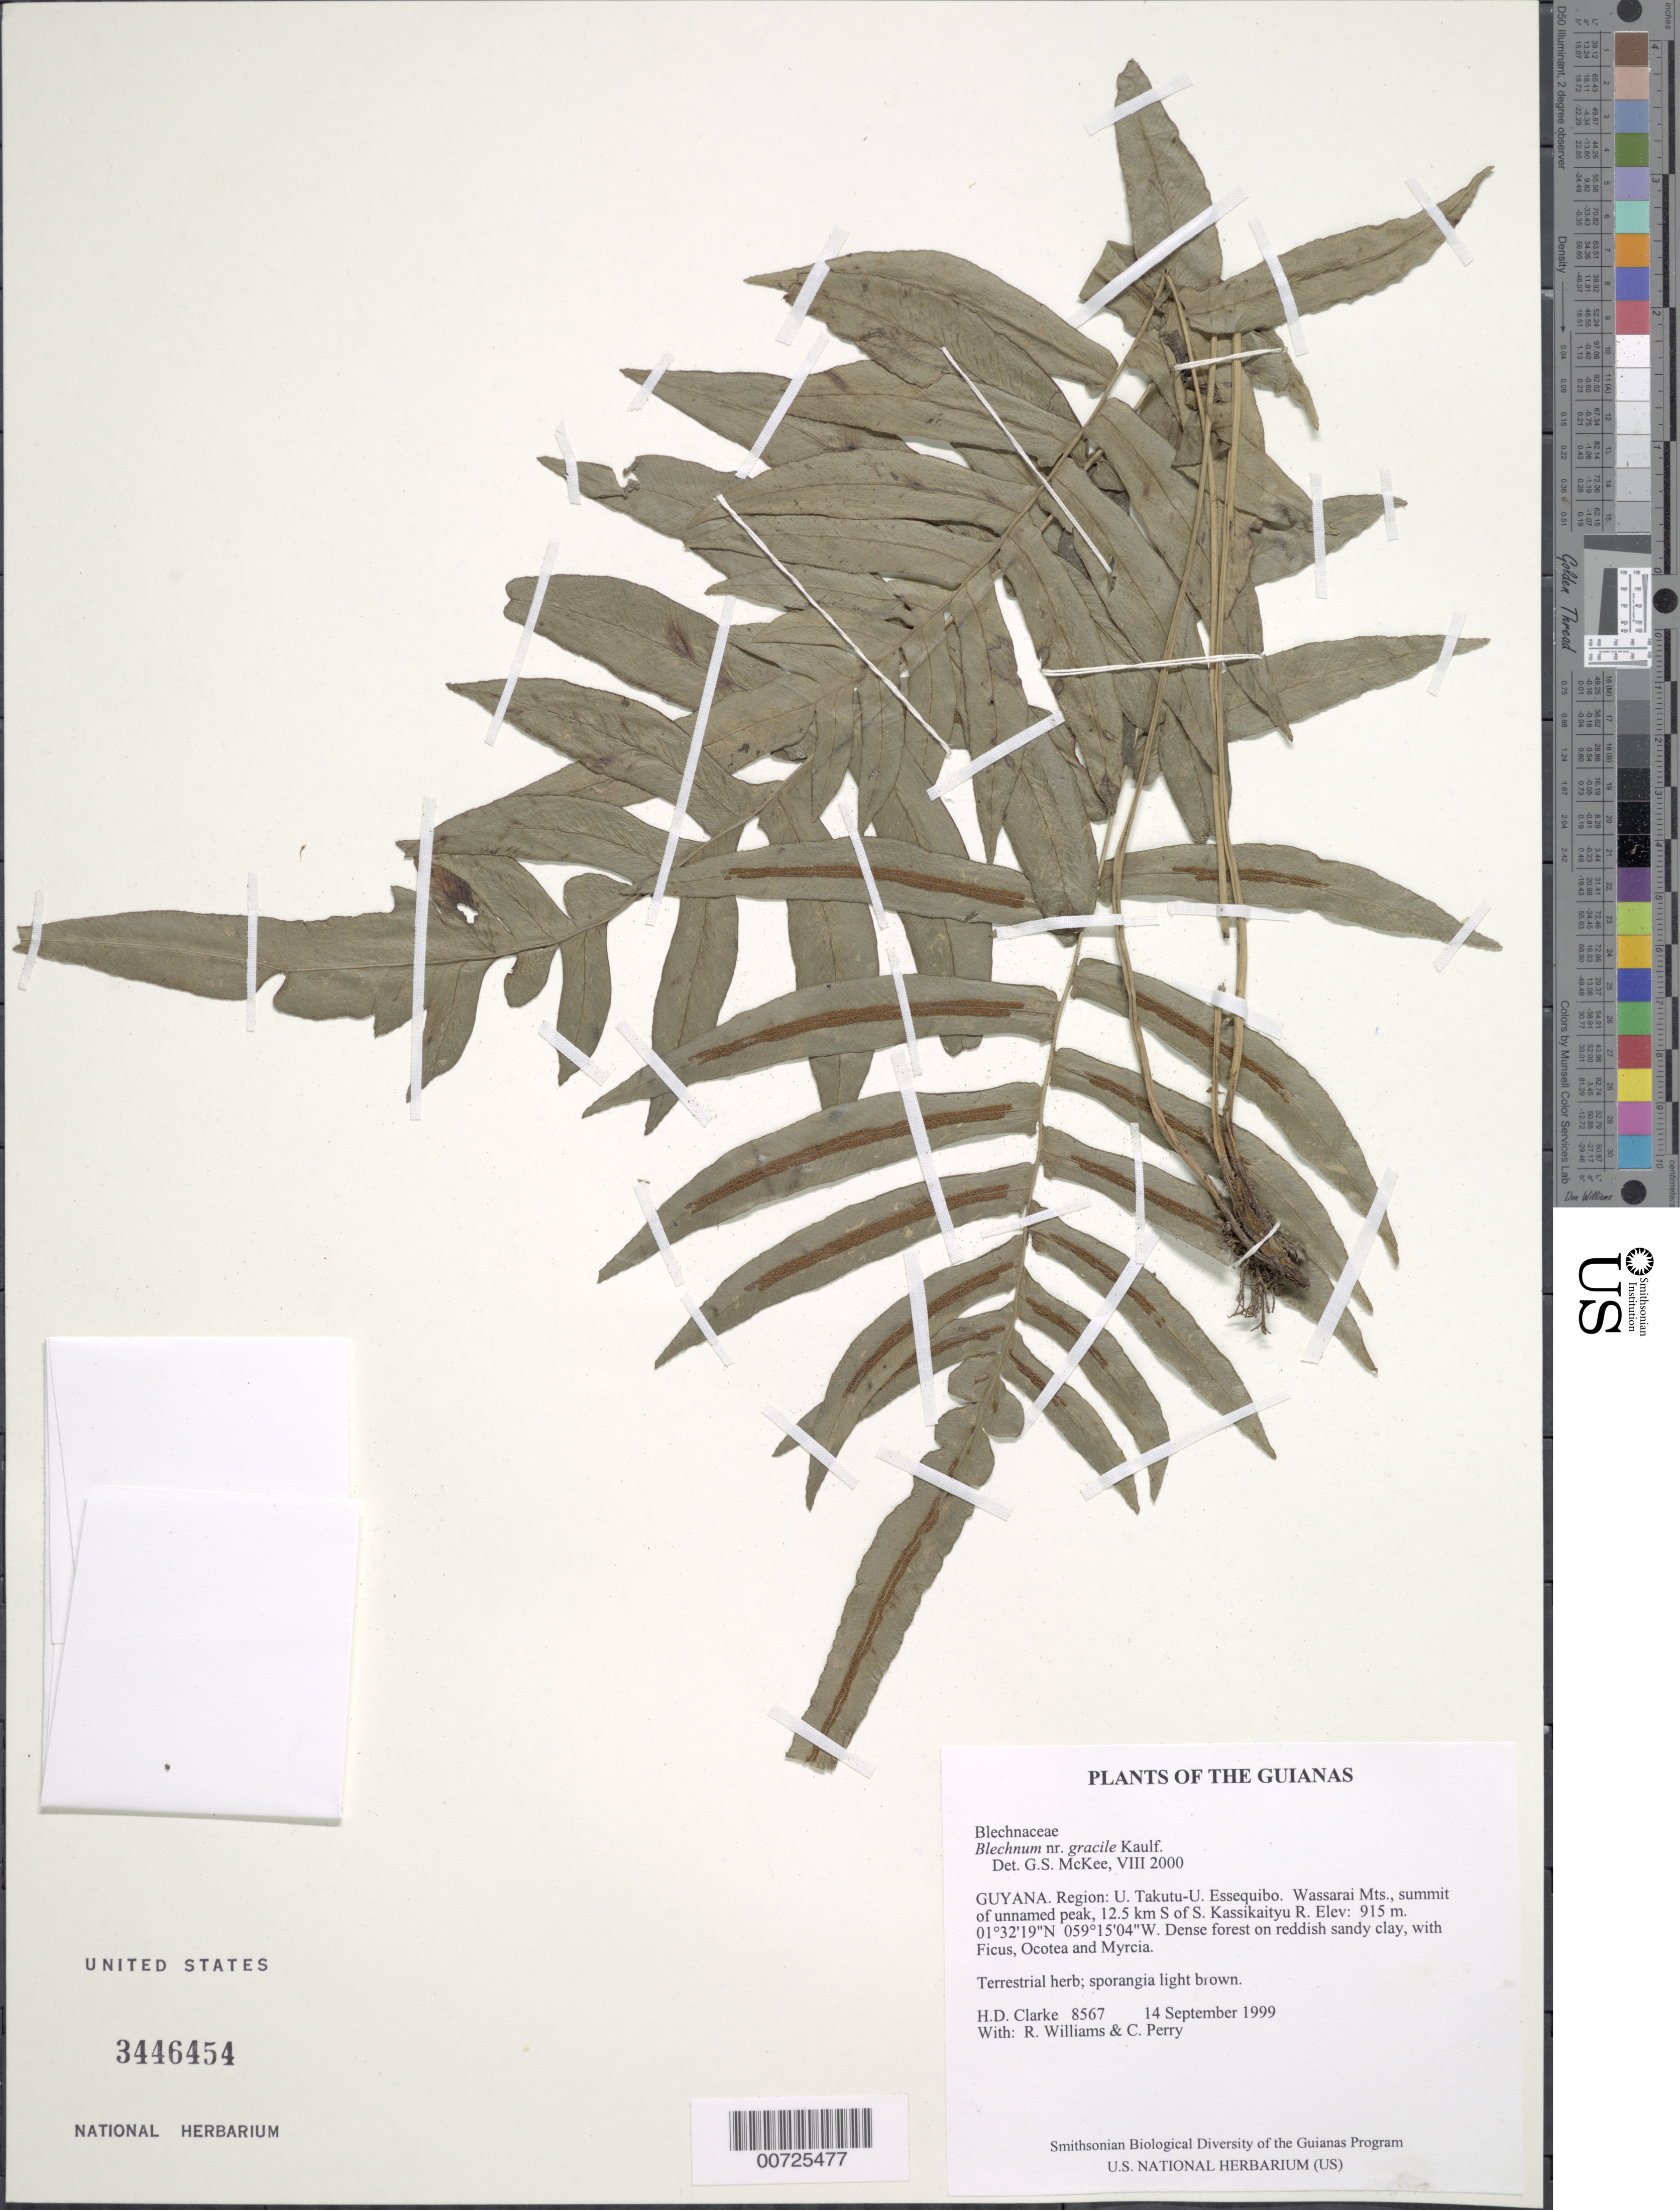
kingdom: Plantae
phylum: Tracheophyta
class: Polypodiopsida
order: Polypodiales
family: Blechnaceae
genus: Blechnum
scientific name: Blechnum gracile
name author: Kaulf.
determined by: McKee, G. S., (US), NMNH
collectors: H. D. Clarke, R. Williams & C. Perry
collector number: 8567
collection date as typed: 14 September 1999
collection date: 1999-09-14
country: Guyana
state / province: U. Takutu-U. Essequibo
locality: Wassarai Mts., summit of unnamed peak, 12.5 km S of S. Kassikaityu R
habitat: Dense forest on reddish sandy clay, with Ficus, Ocotea and Myrcia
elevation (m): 915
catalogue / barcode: US 3446454